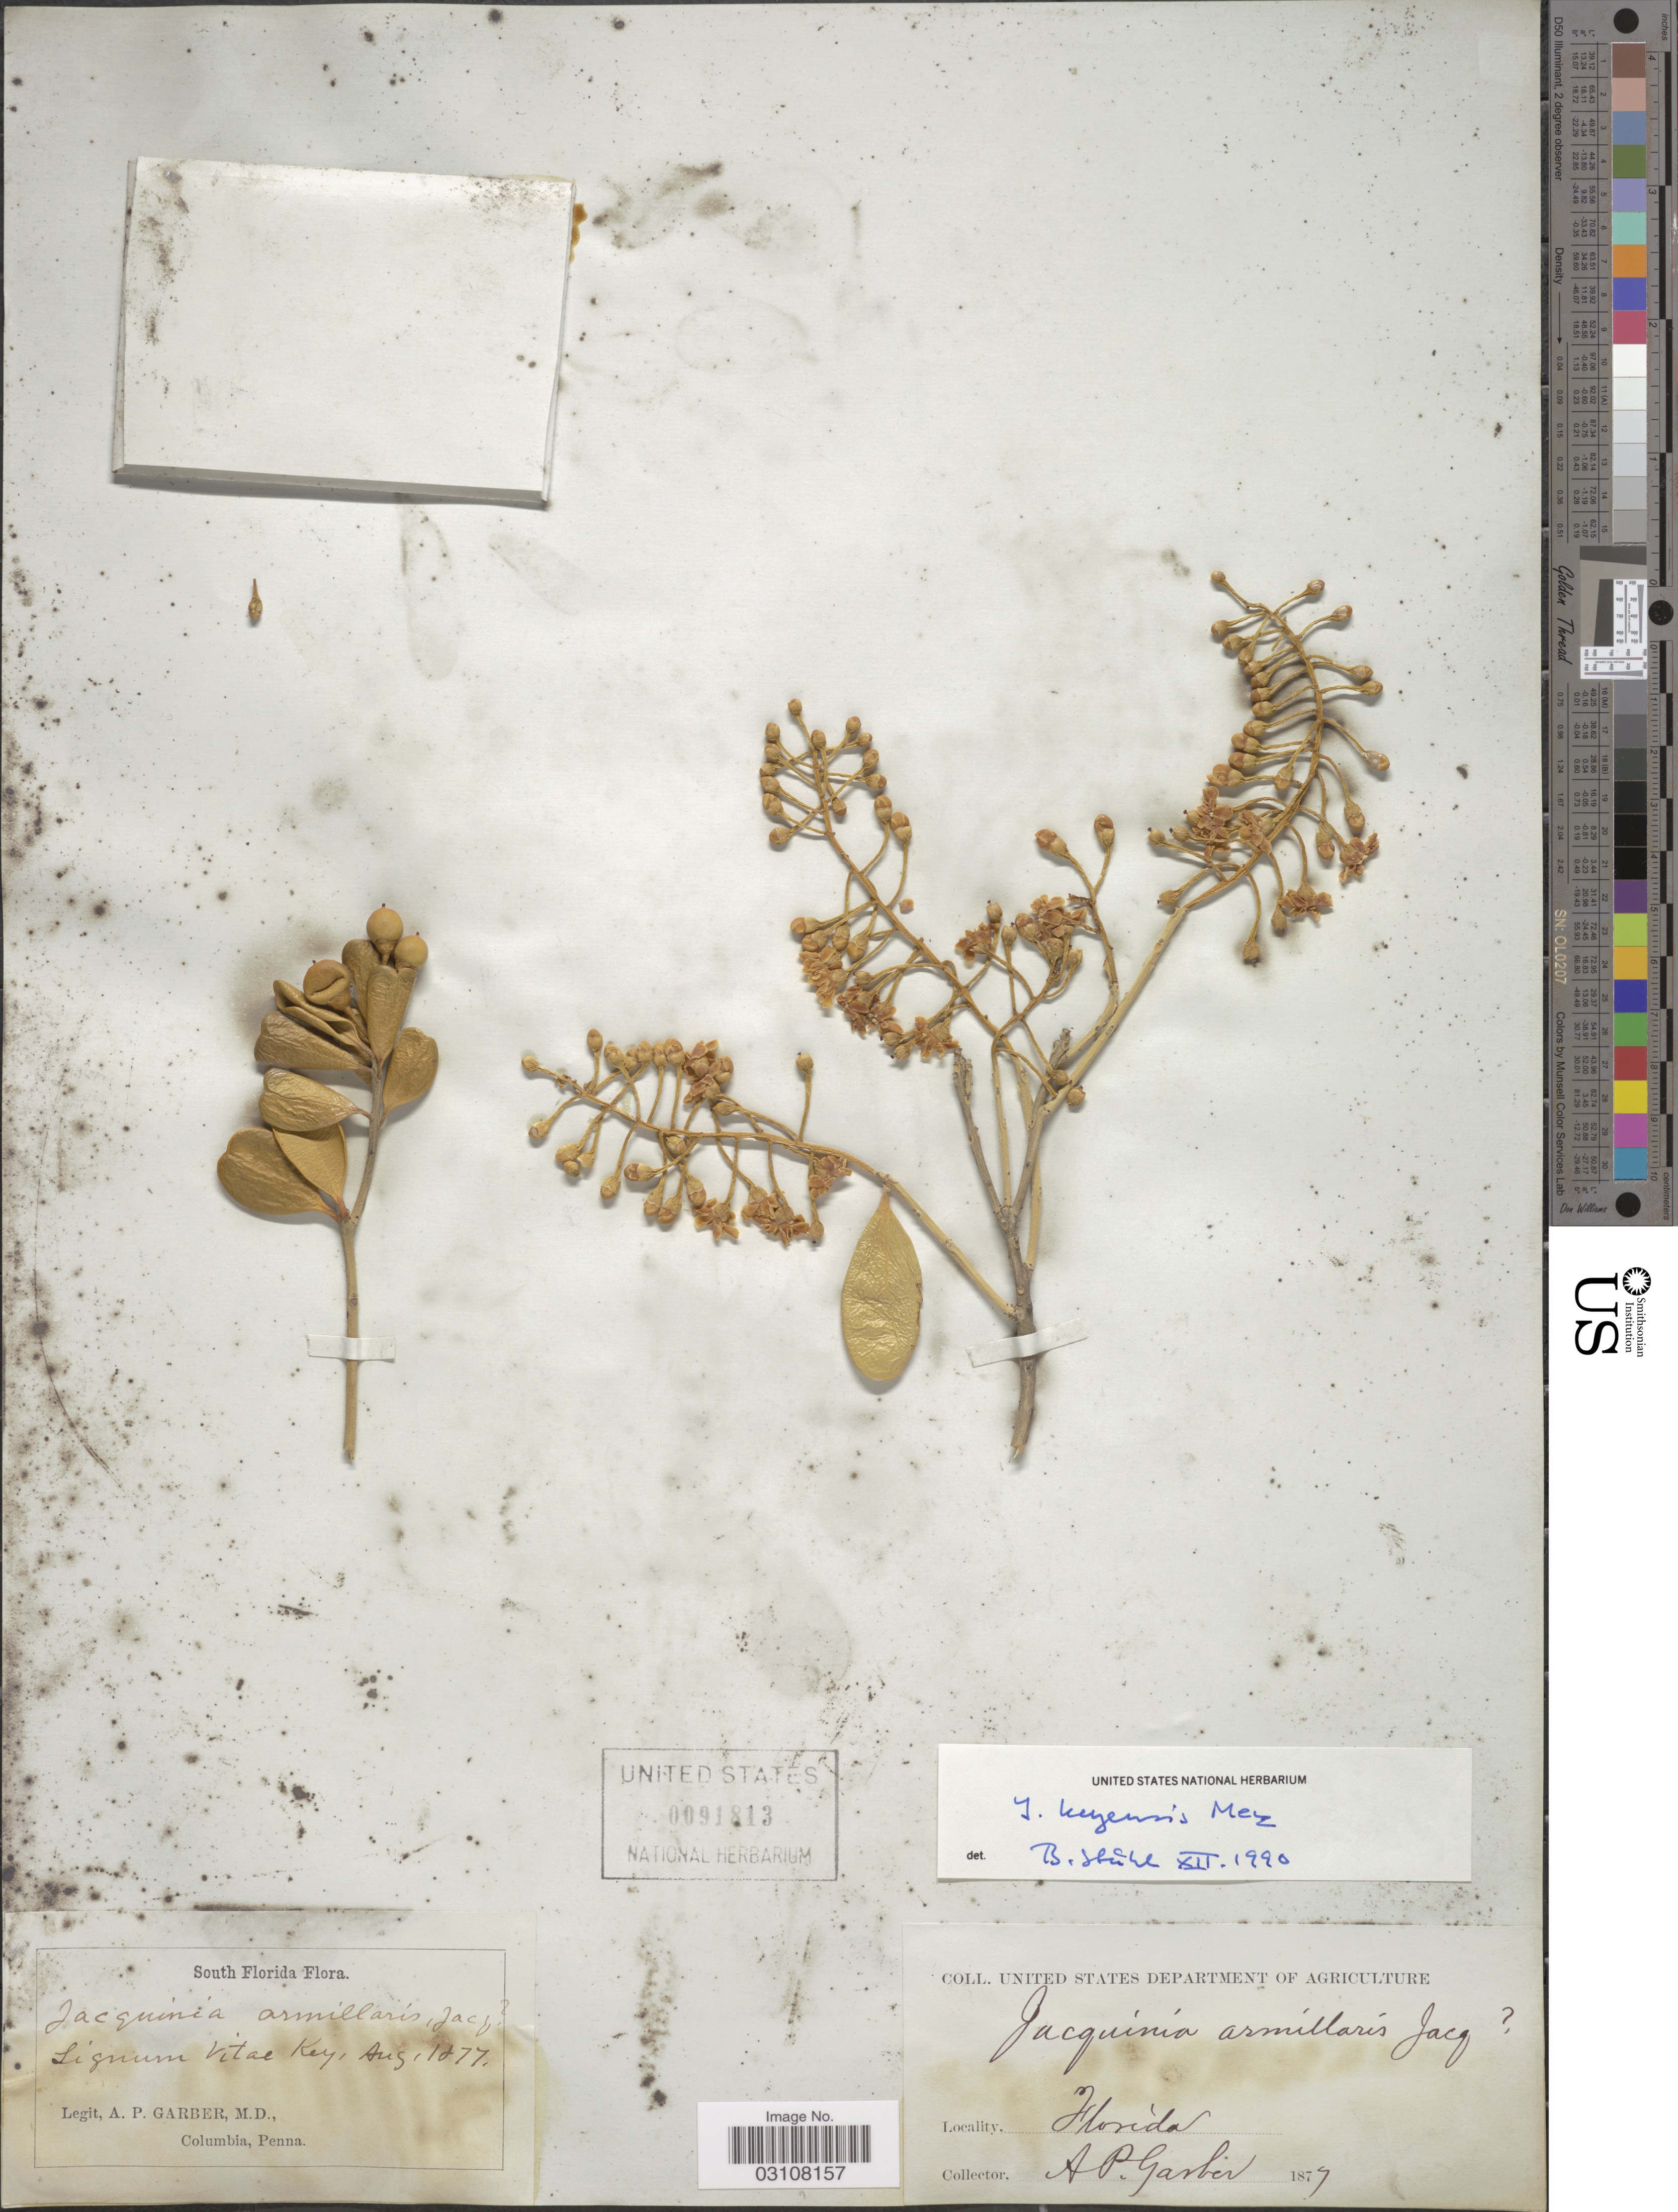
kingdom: Plantae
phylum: Tracheophyta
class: Magnoliopsida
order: Ericales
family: Primulaceae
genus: Jacquinia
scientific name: Jacquinia keyensis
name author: Mez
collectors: A. P. Garber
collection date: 1877-08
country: United States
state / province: Florida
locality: Lignum Vitae Key.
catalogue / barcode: US 91813